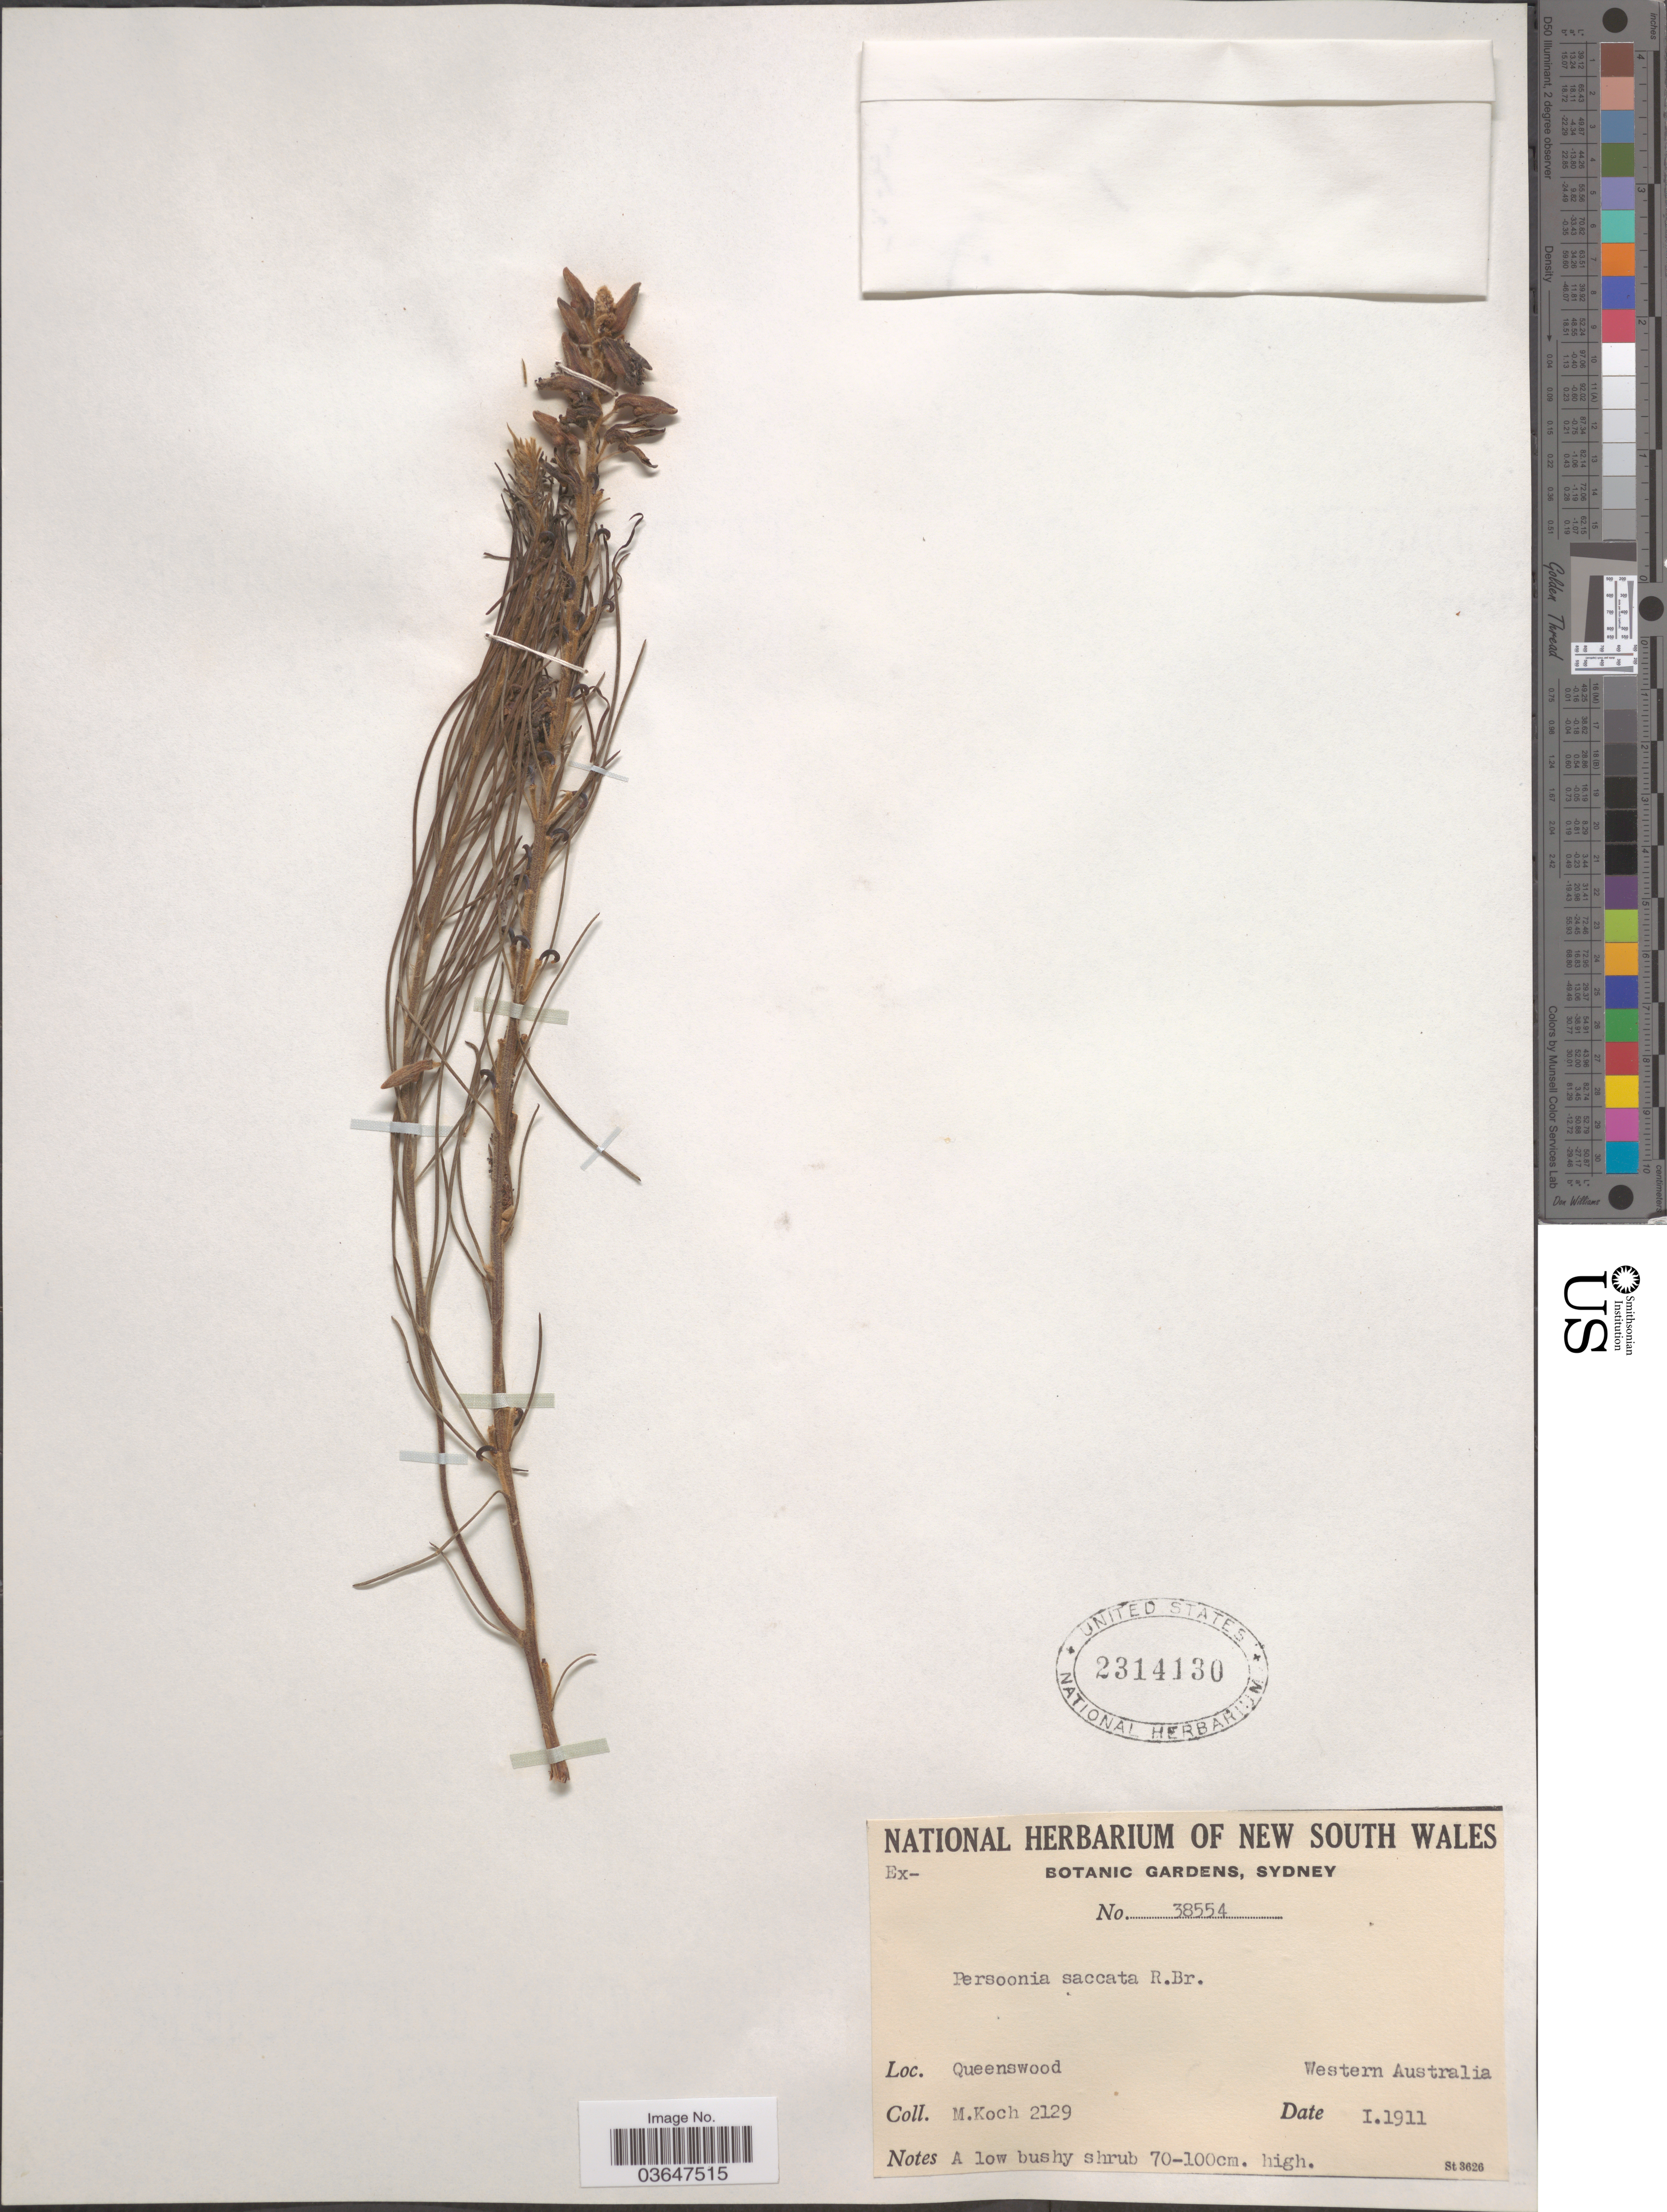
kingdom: Plantae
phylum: Tracheophyta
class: Magnoliopsida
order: Proteales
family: Proteaceae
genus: Persoonia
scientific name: Persoonia saccata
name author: R. Br.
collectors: M. Koch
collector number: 2129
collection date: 1911-01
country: Australia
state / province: Western Australia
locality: Queenswood.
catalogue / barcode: US 2314130